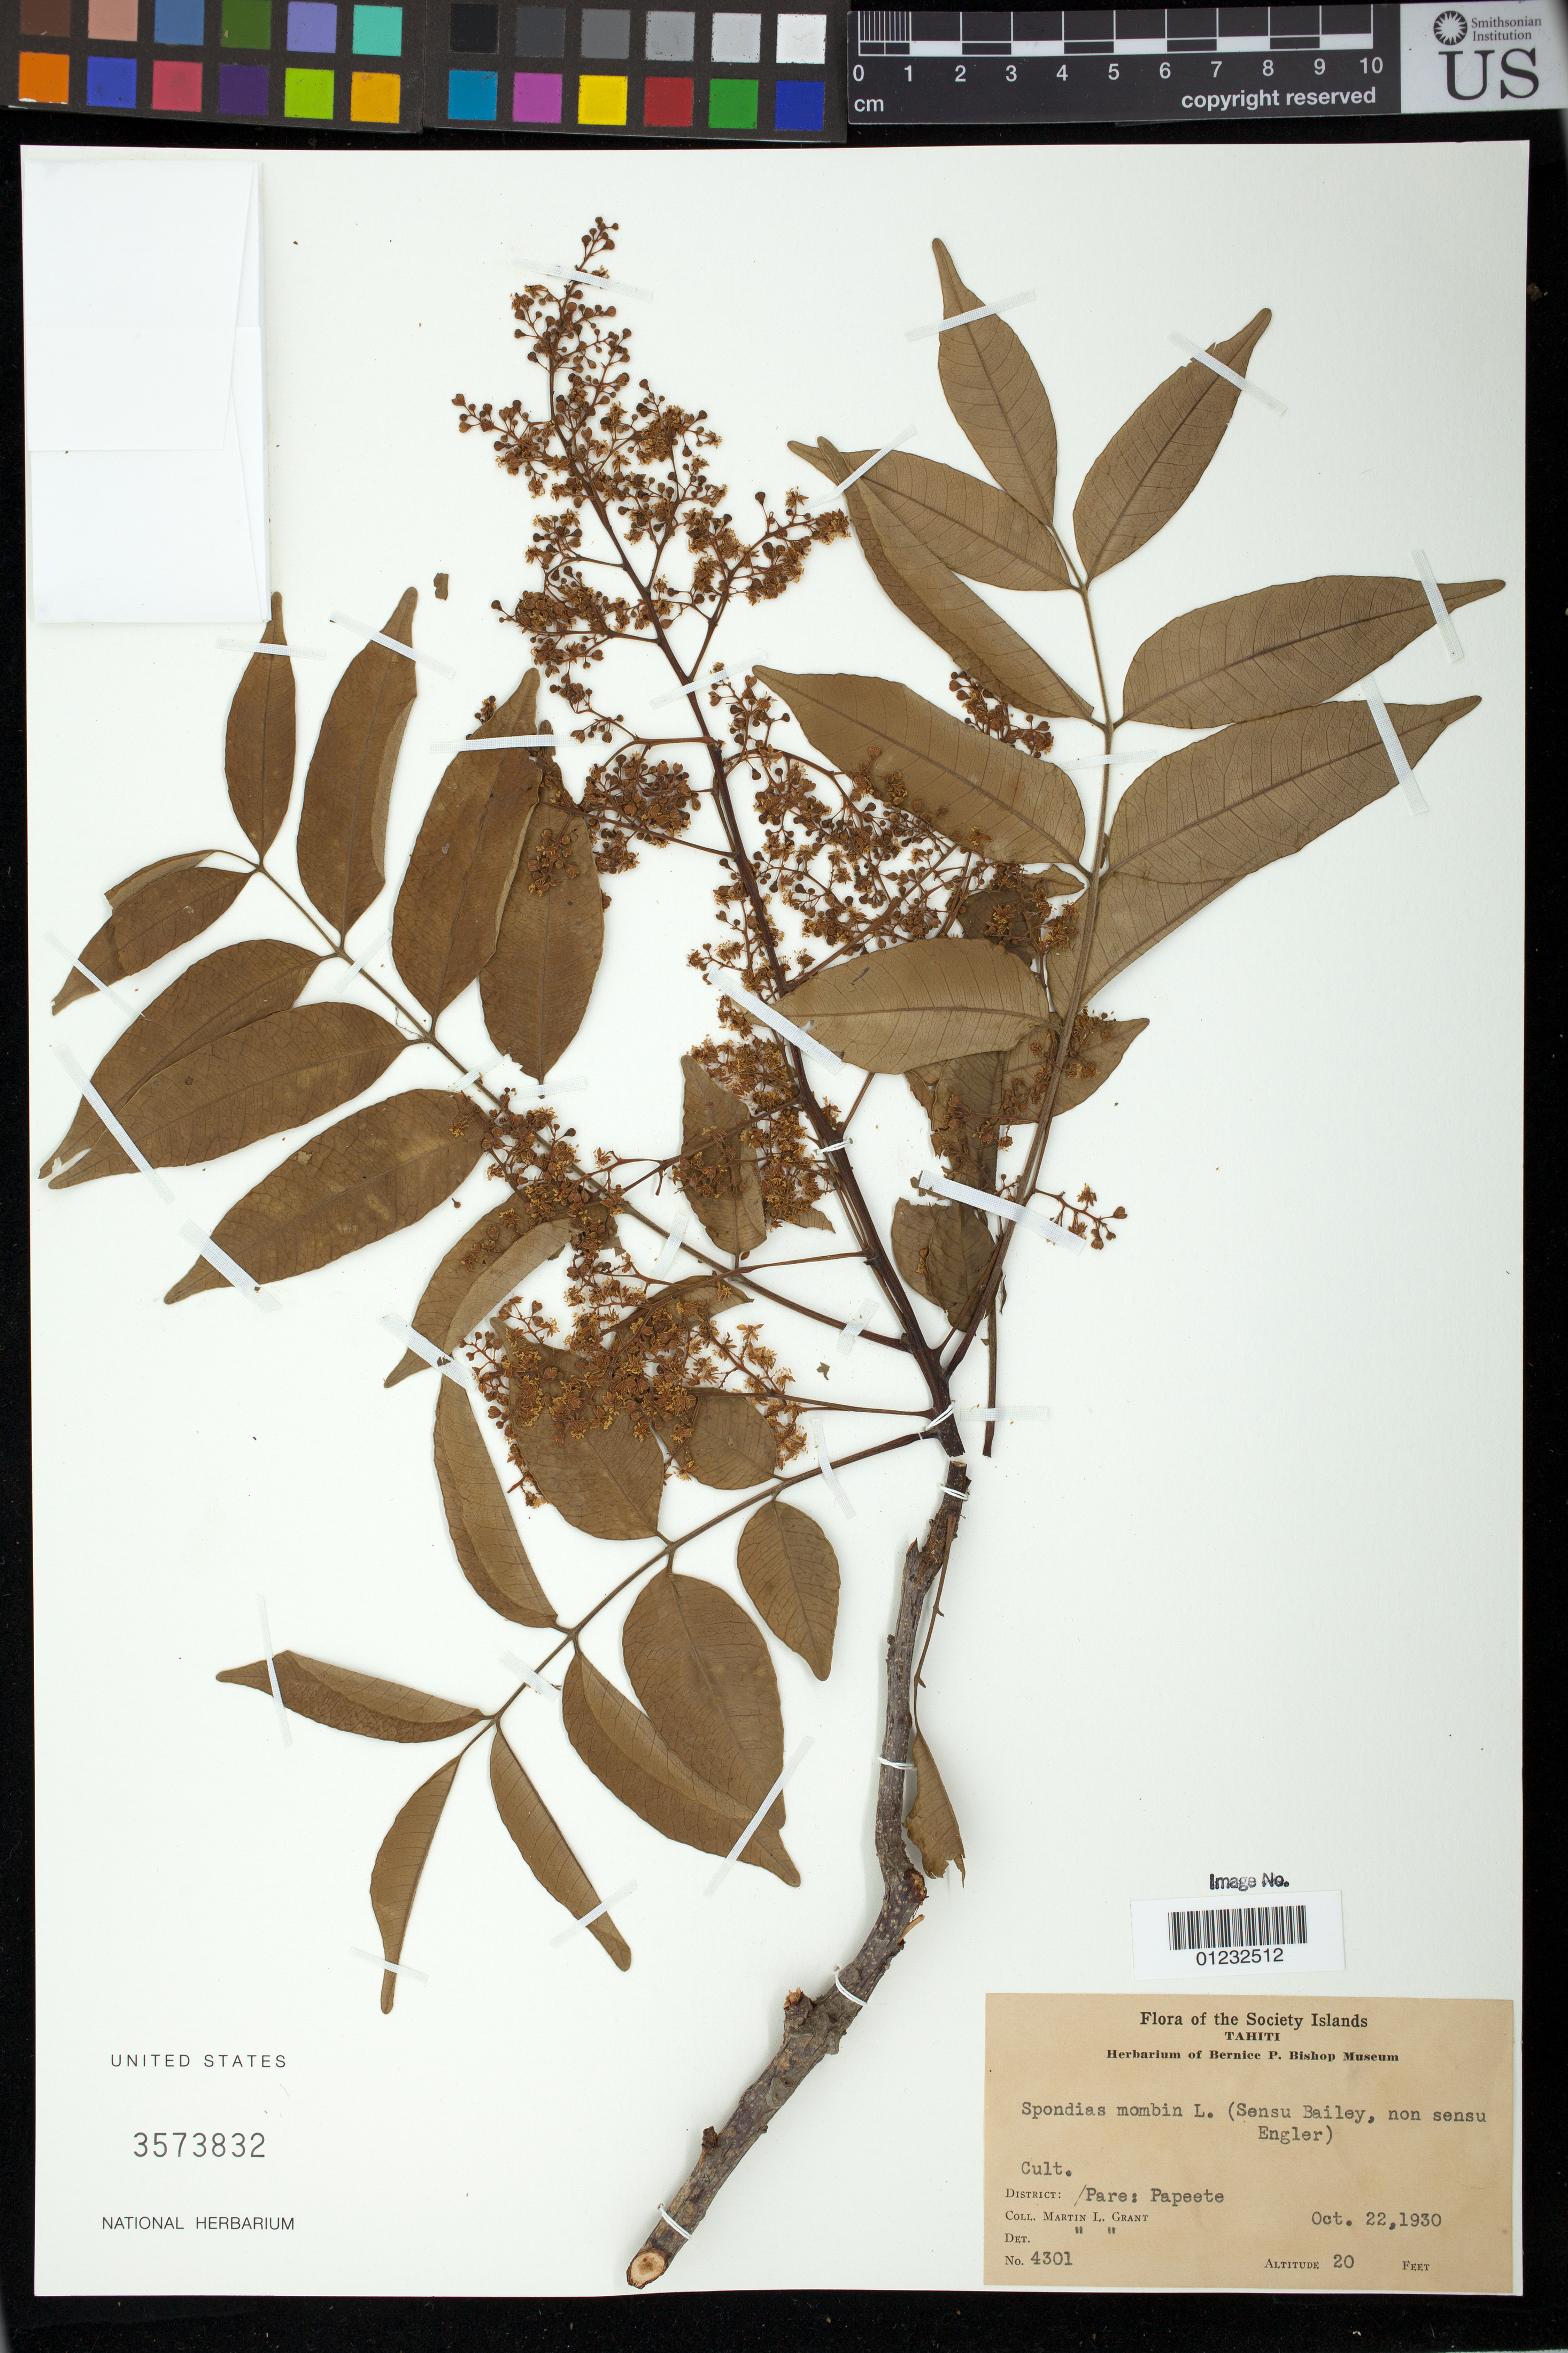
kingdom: Plantae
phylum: Tracheophyta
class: Magnoliopsida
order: Sapindales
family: Anacardiaceae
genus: Spondias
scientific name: Spondias mombin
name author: L.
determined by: Mitchell, John D.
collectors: M. L. Grant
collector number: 4301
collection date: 1930-10-22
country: French Polynesia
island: Tahiti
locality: Pare: Papeete.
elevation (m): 6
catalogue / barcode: US 3573832